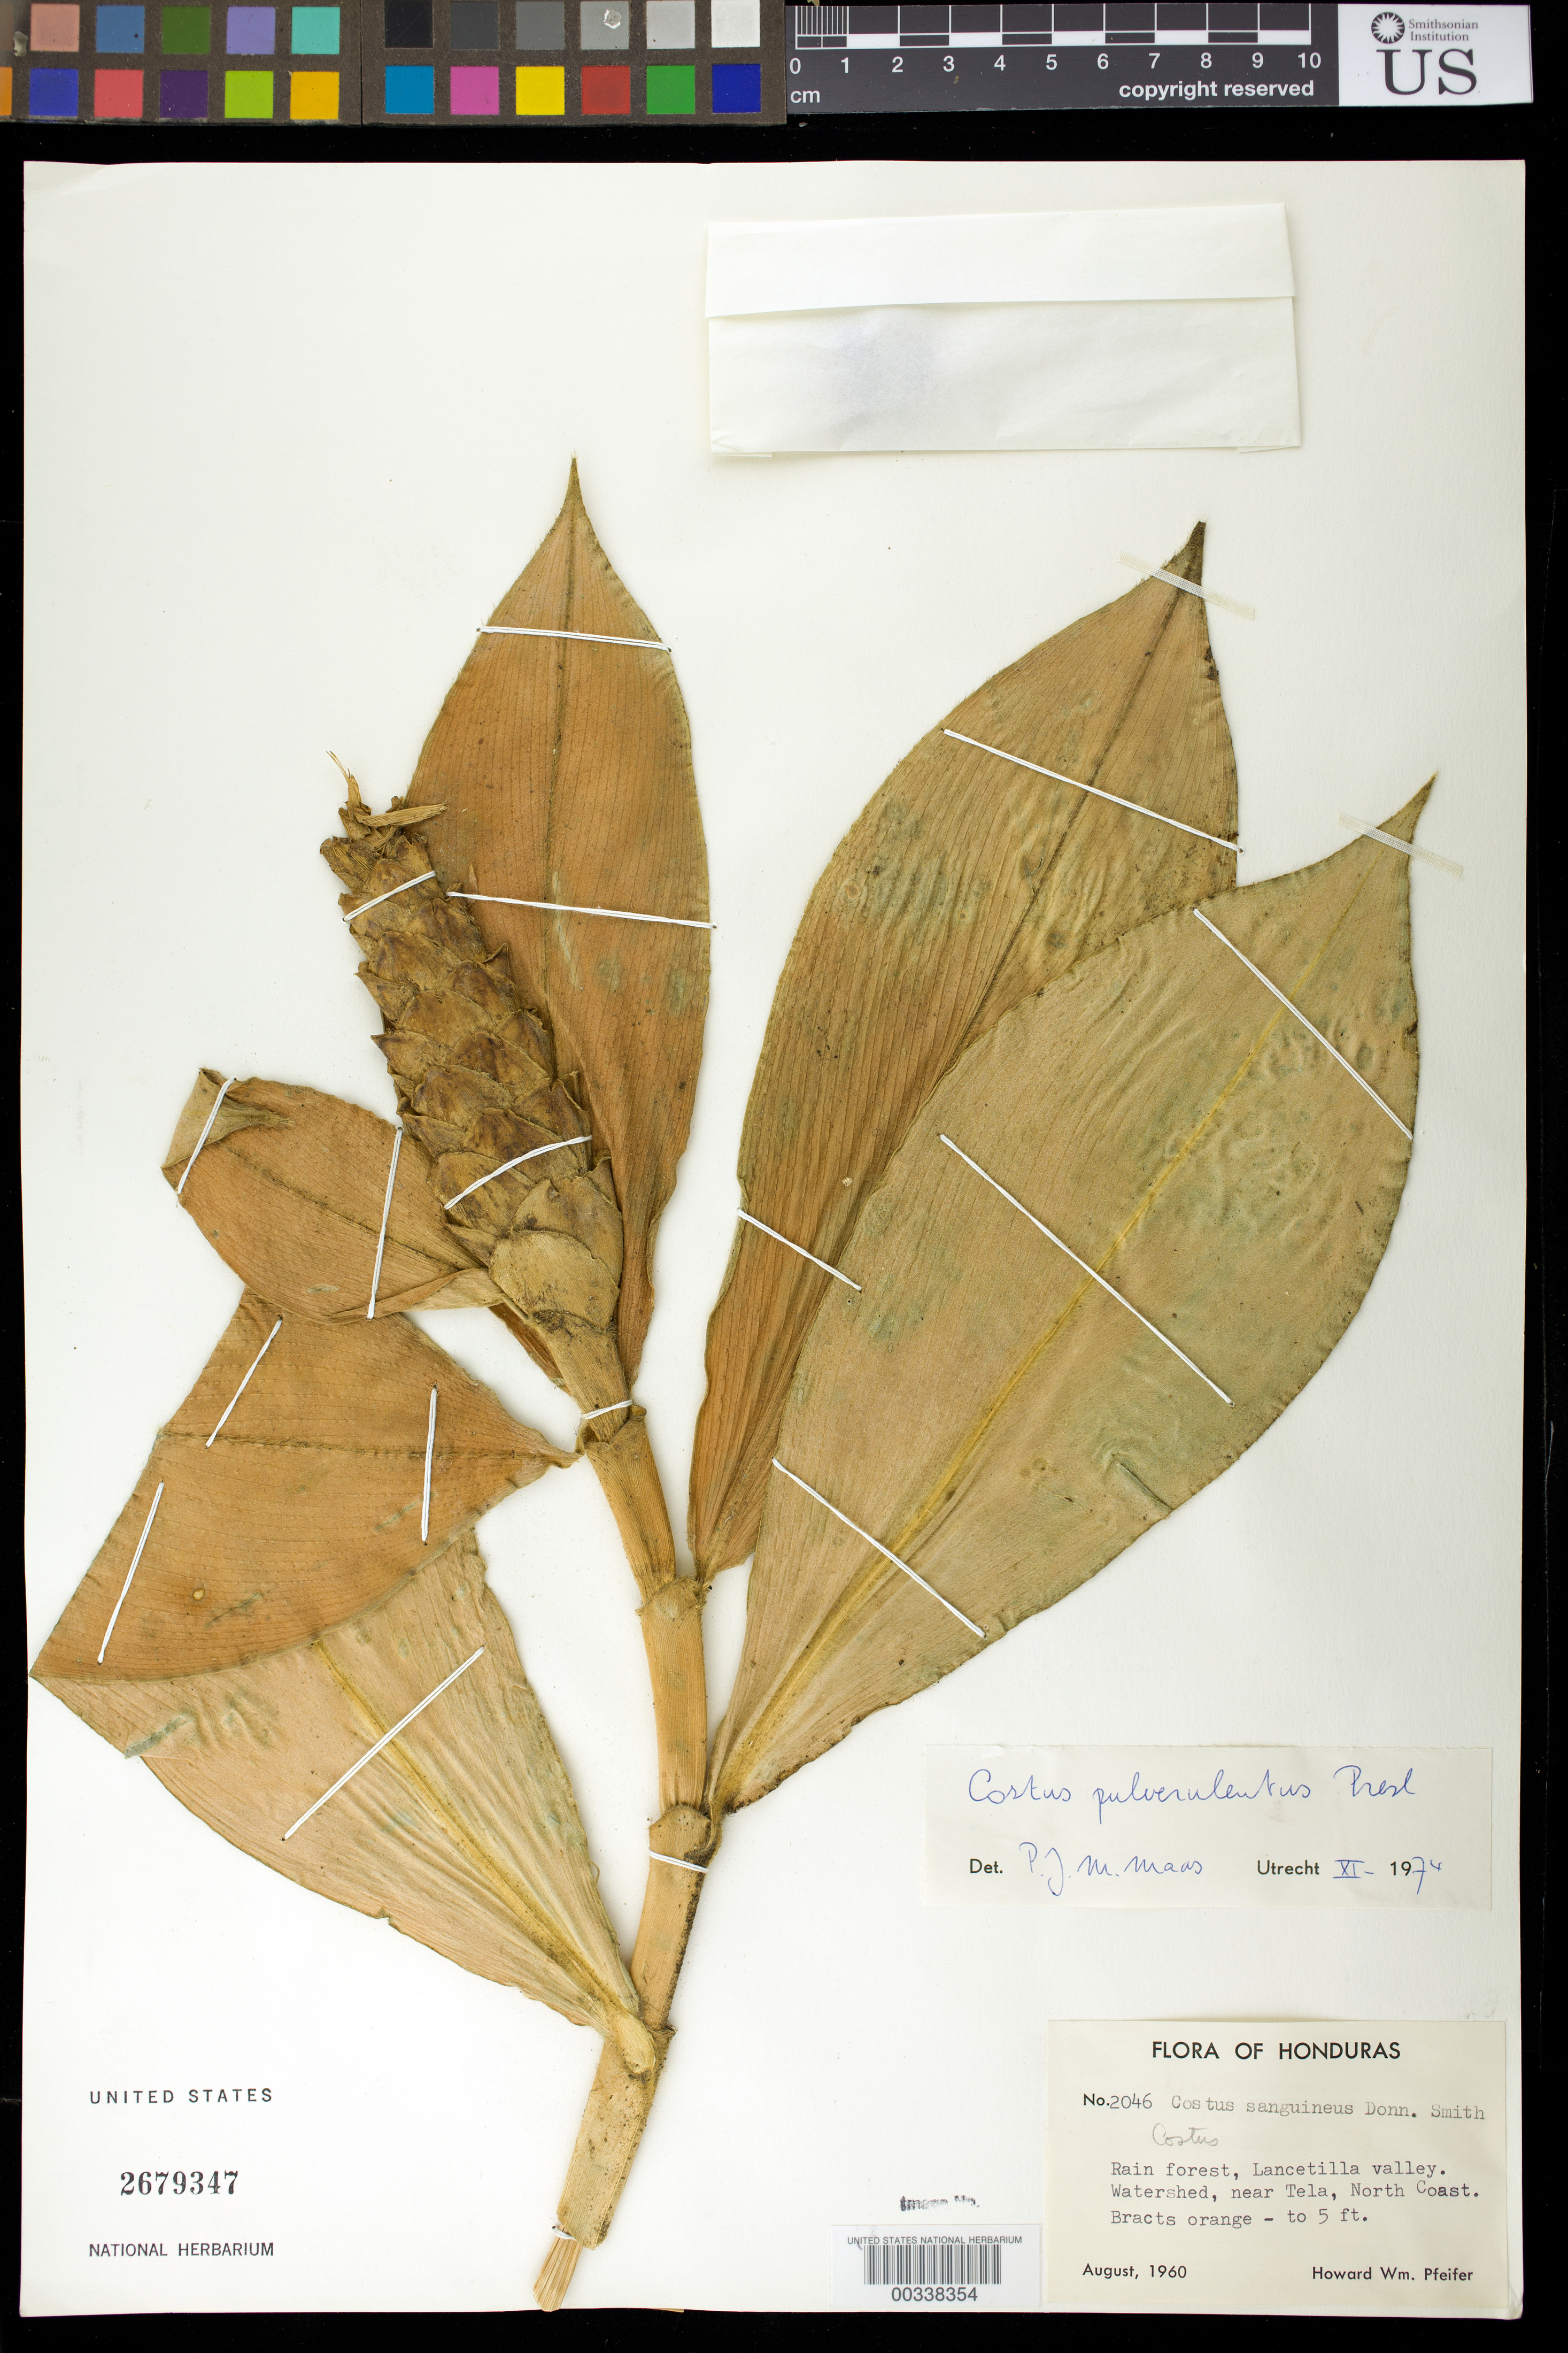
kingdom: Plantae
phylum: Tracheophyta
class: Liliopsida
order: Zingiberales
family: Costaceae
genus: Costus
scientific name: Costus pulverulentus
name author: C. Presl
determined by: Maas, Paul J. M.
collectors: H. W. Pfeifer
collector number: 2046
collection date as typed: Aug 1960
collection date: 1960-08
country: Honduras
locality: Lancetilla Valley, watershed, near Tela, north coast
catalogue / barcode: US 2679347